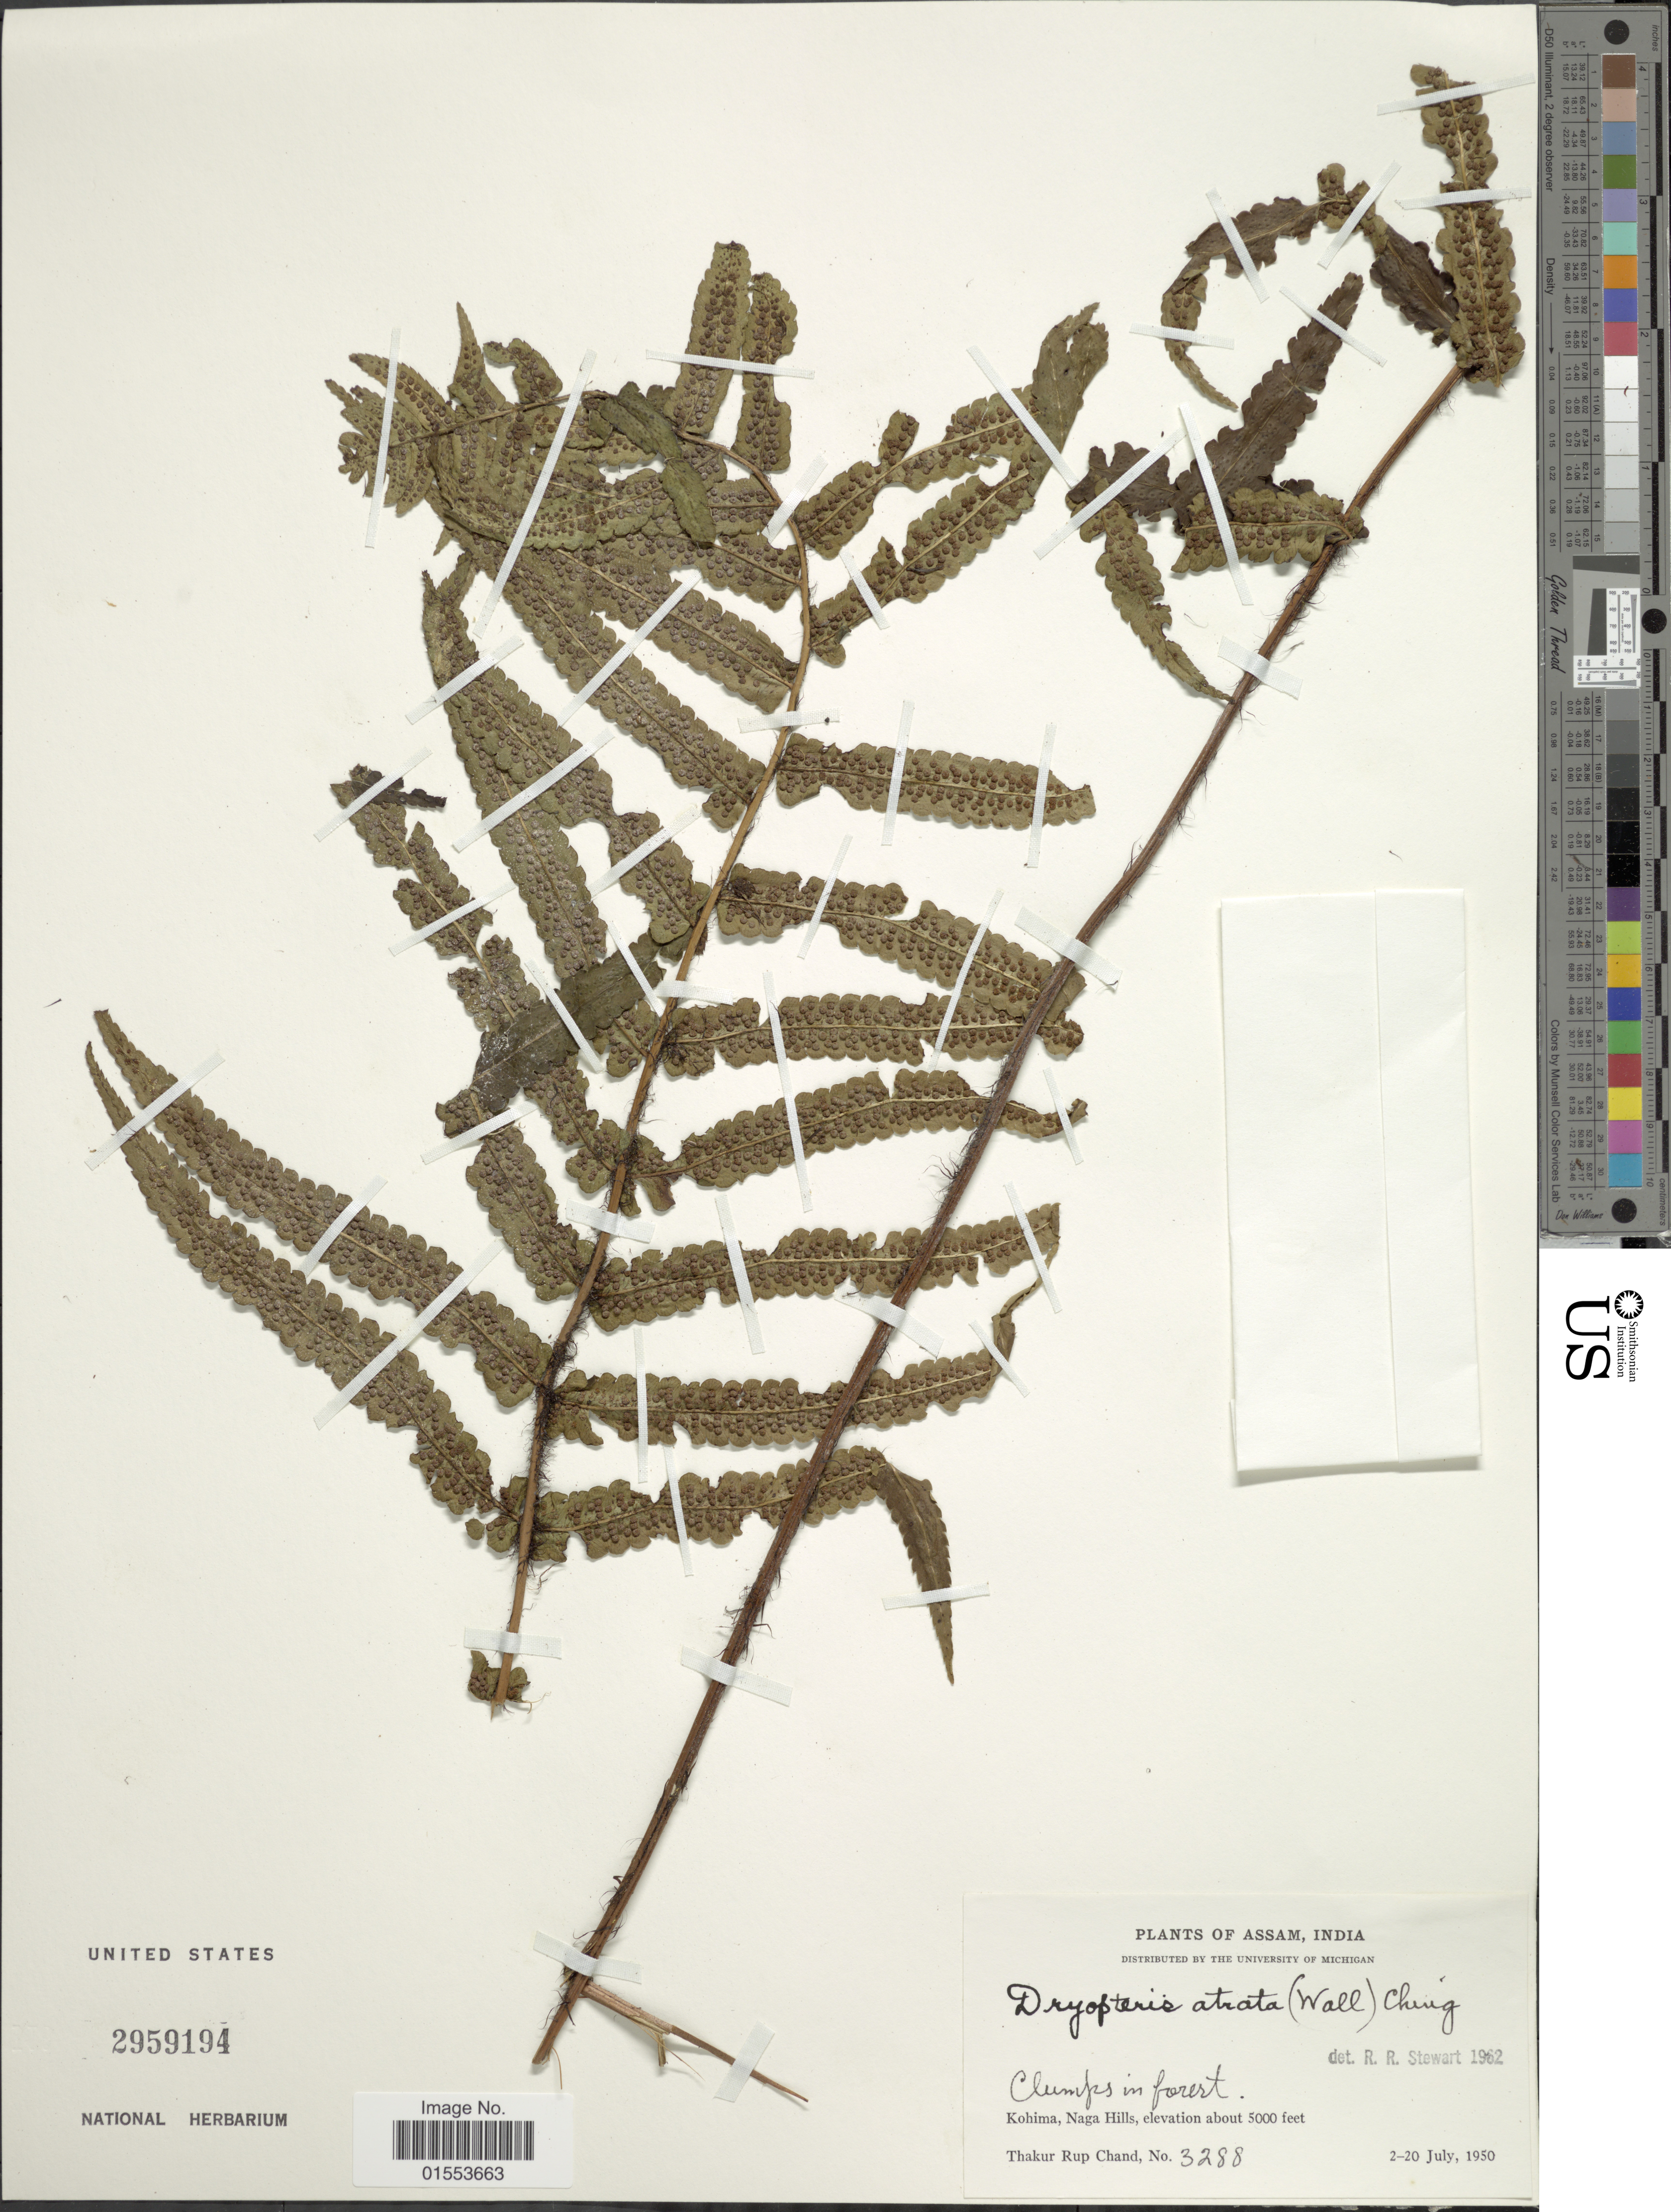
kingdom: Plantae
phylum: Tracheophyta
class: Polypodiopsida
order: Polypodiales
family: Dryopteridaceae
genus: Dryopteris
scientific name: Dryopteris atrata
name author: (Wall. ex Kunze) Ching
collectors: T. R. Chand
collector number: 3288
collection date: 1950-07-02/1950-07-20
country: India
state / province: Nagaland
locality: Assam, India, Kohima, Naga Hills.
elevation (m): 1524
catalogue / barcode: US 2959194